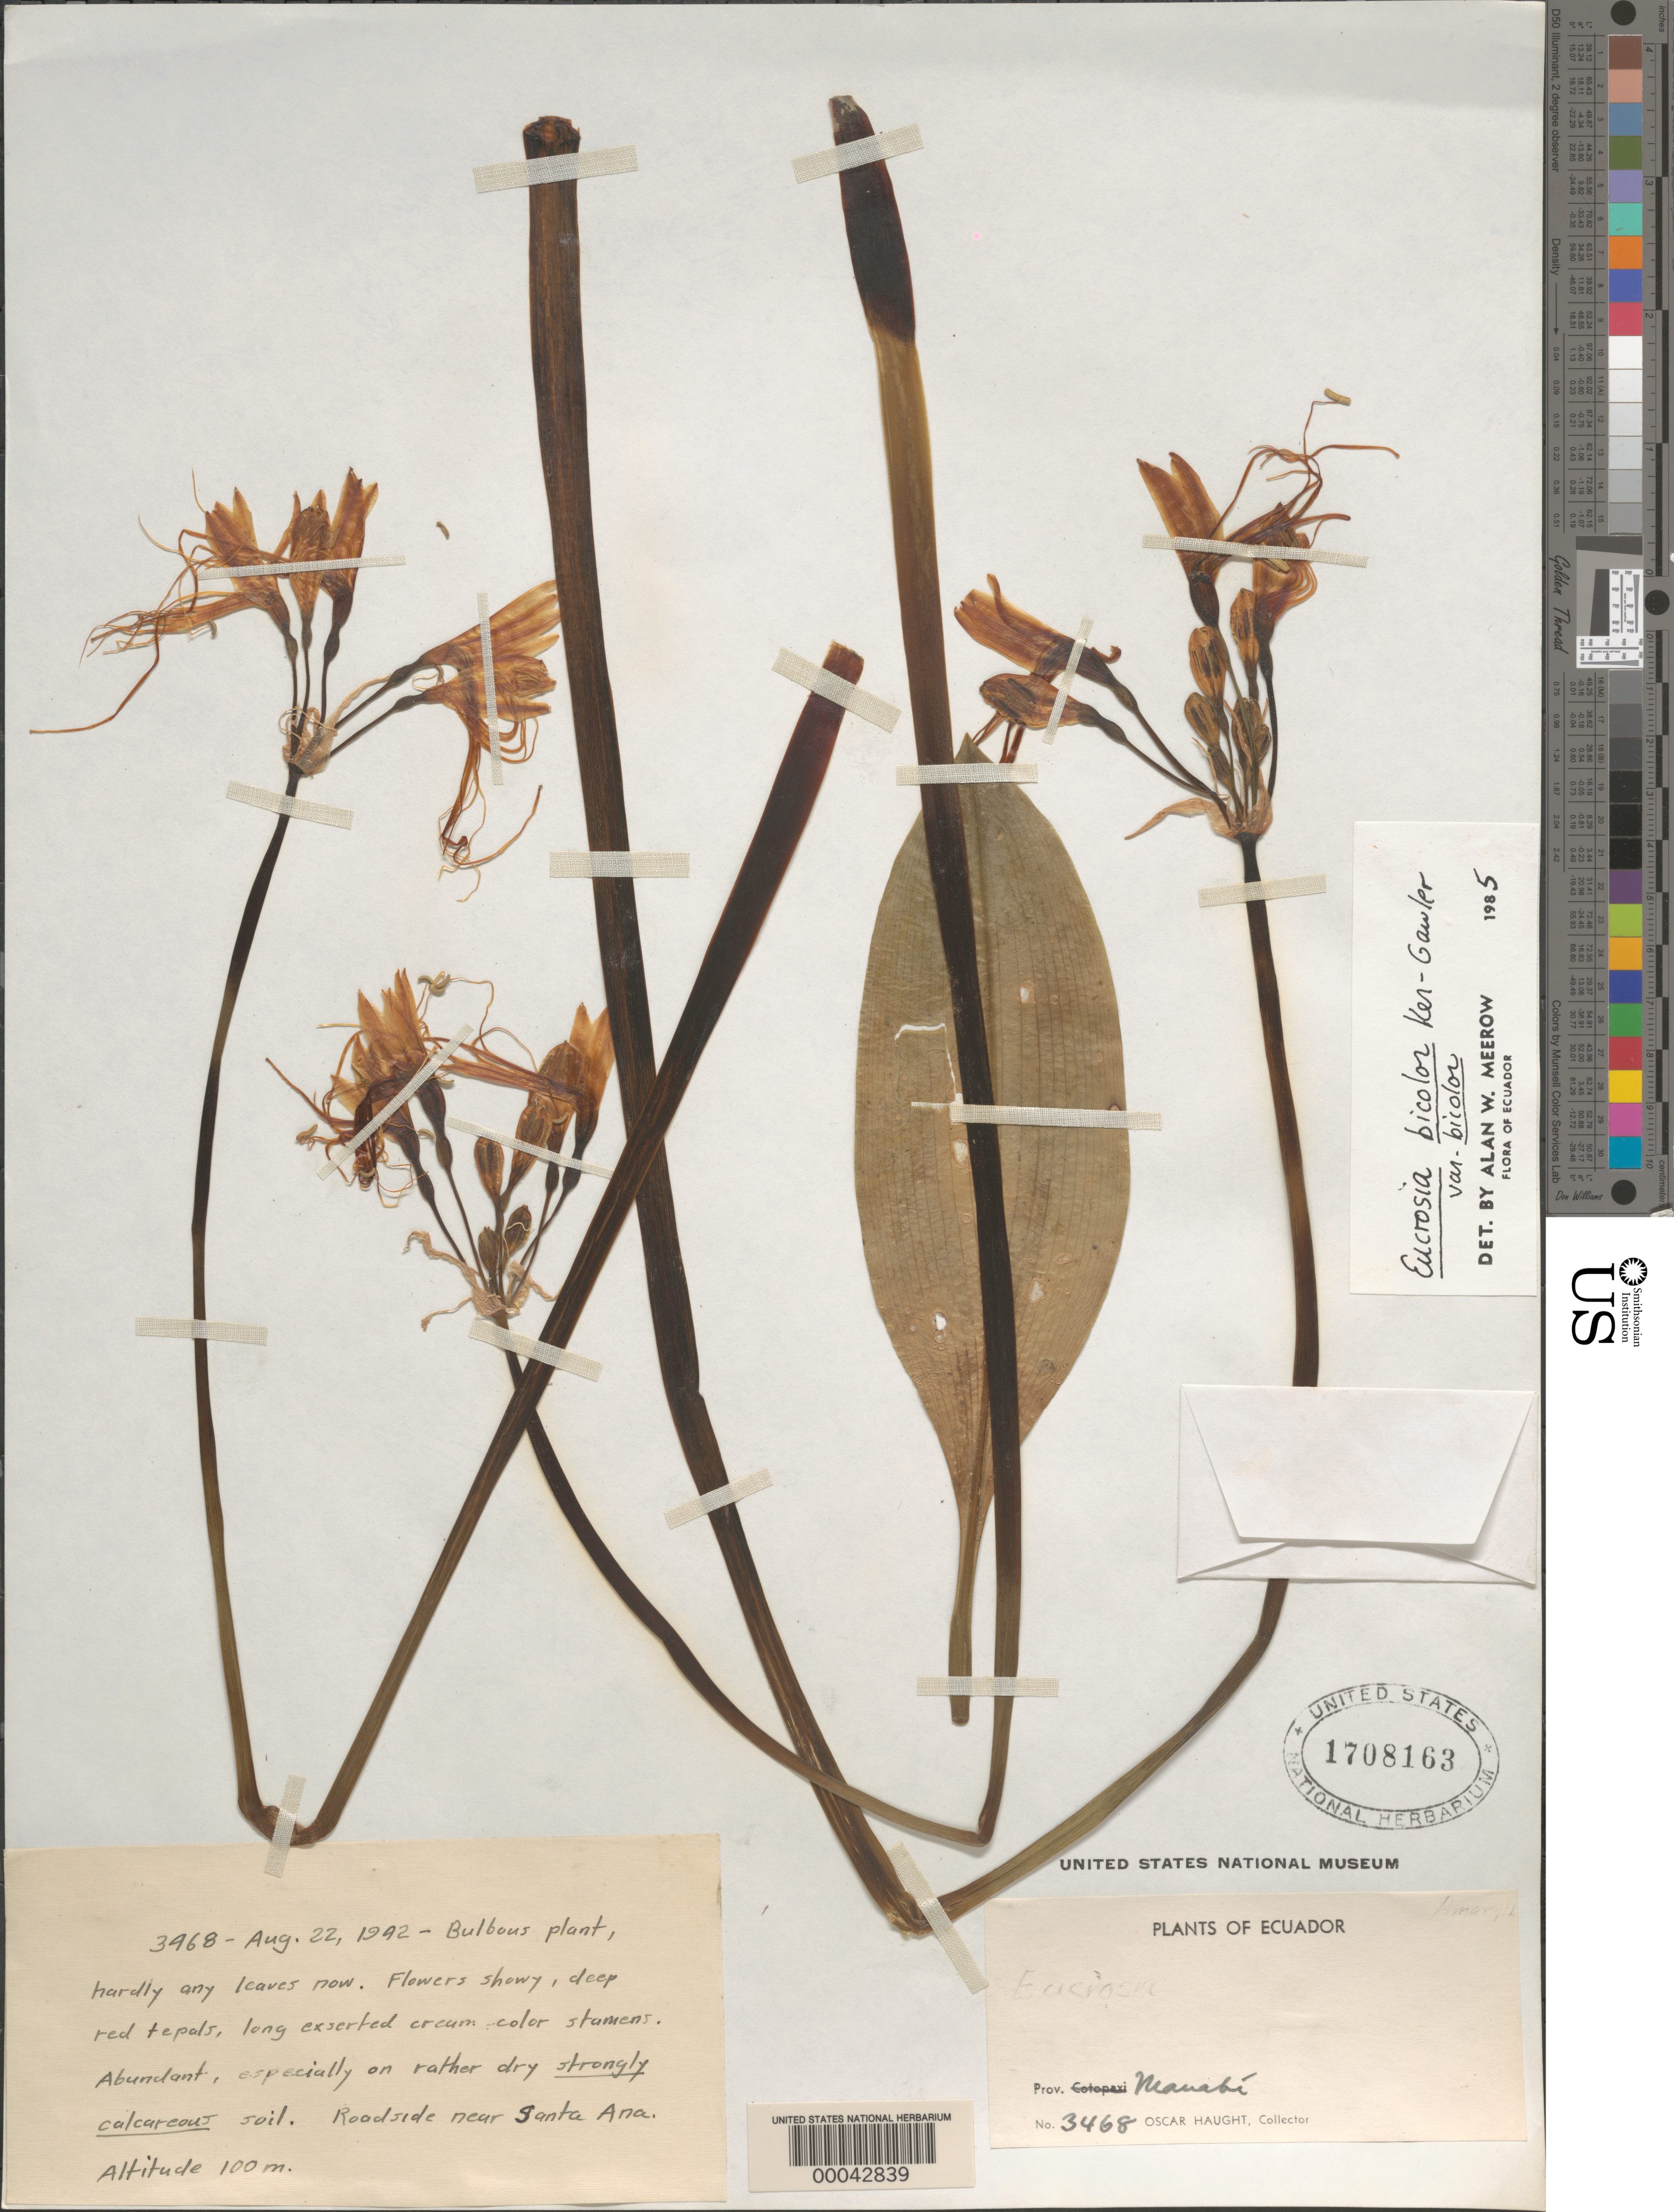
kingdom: Plantae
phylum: Tracheophyta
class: Liliopsida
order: Asparagales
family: Amaryllidaceae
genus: Eucrosia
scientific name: Eucrosia bicolor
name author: Ker Gawl.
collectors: O. L. Haught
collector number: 3468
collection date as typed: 22 Aug 1942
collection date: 1942-08-22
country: Ecuador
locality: Near Santa Ana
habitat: Rather dry strongly calcareous soil; roadside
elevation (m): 100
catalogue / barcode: US 1708163